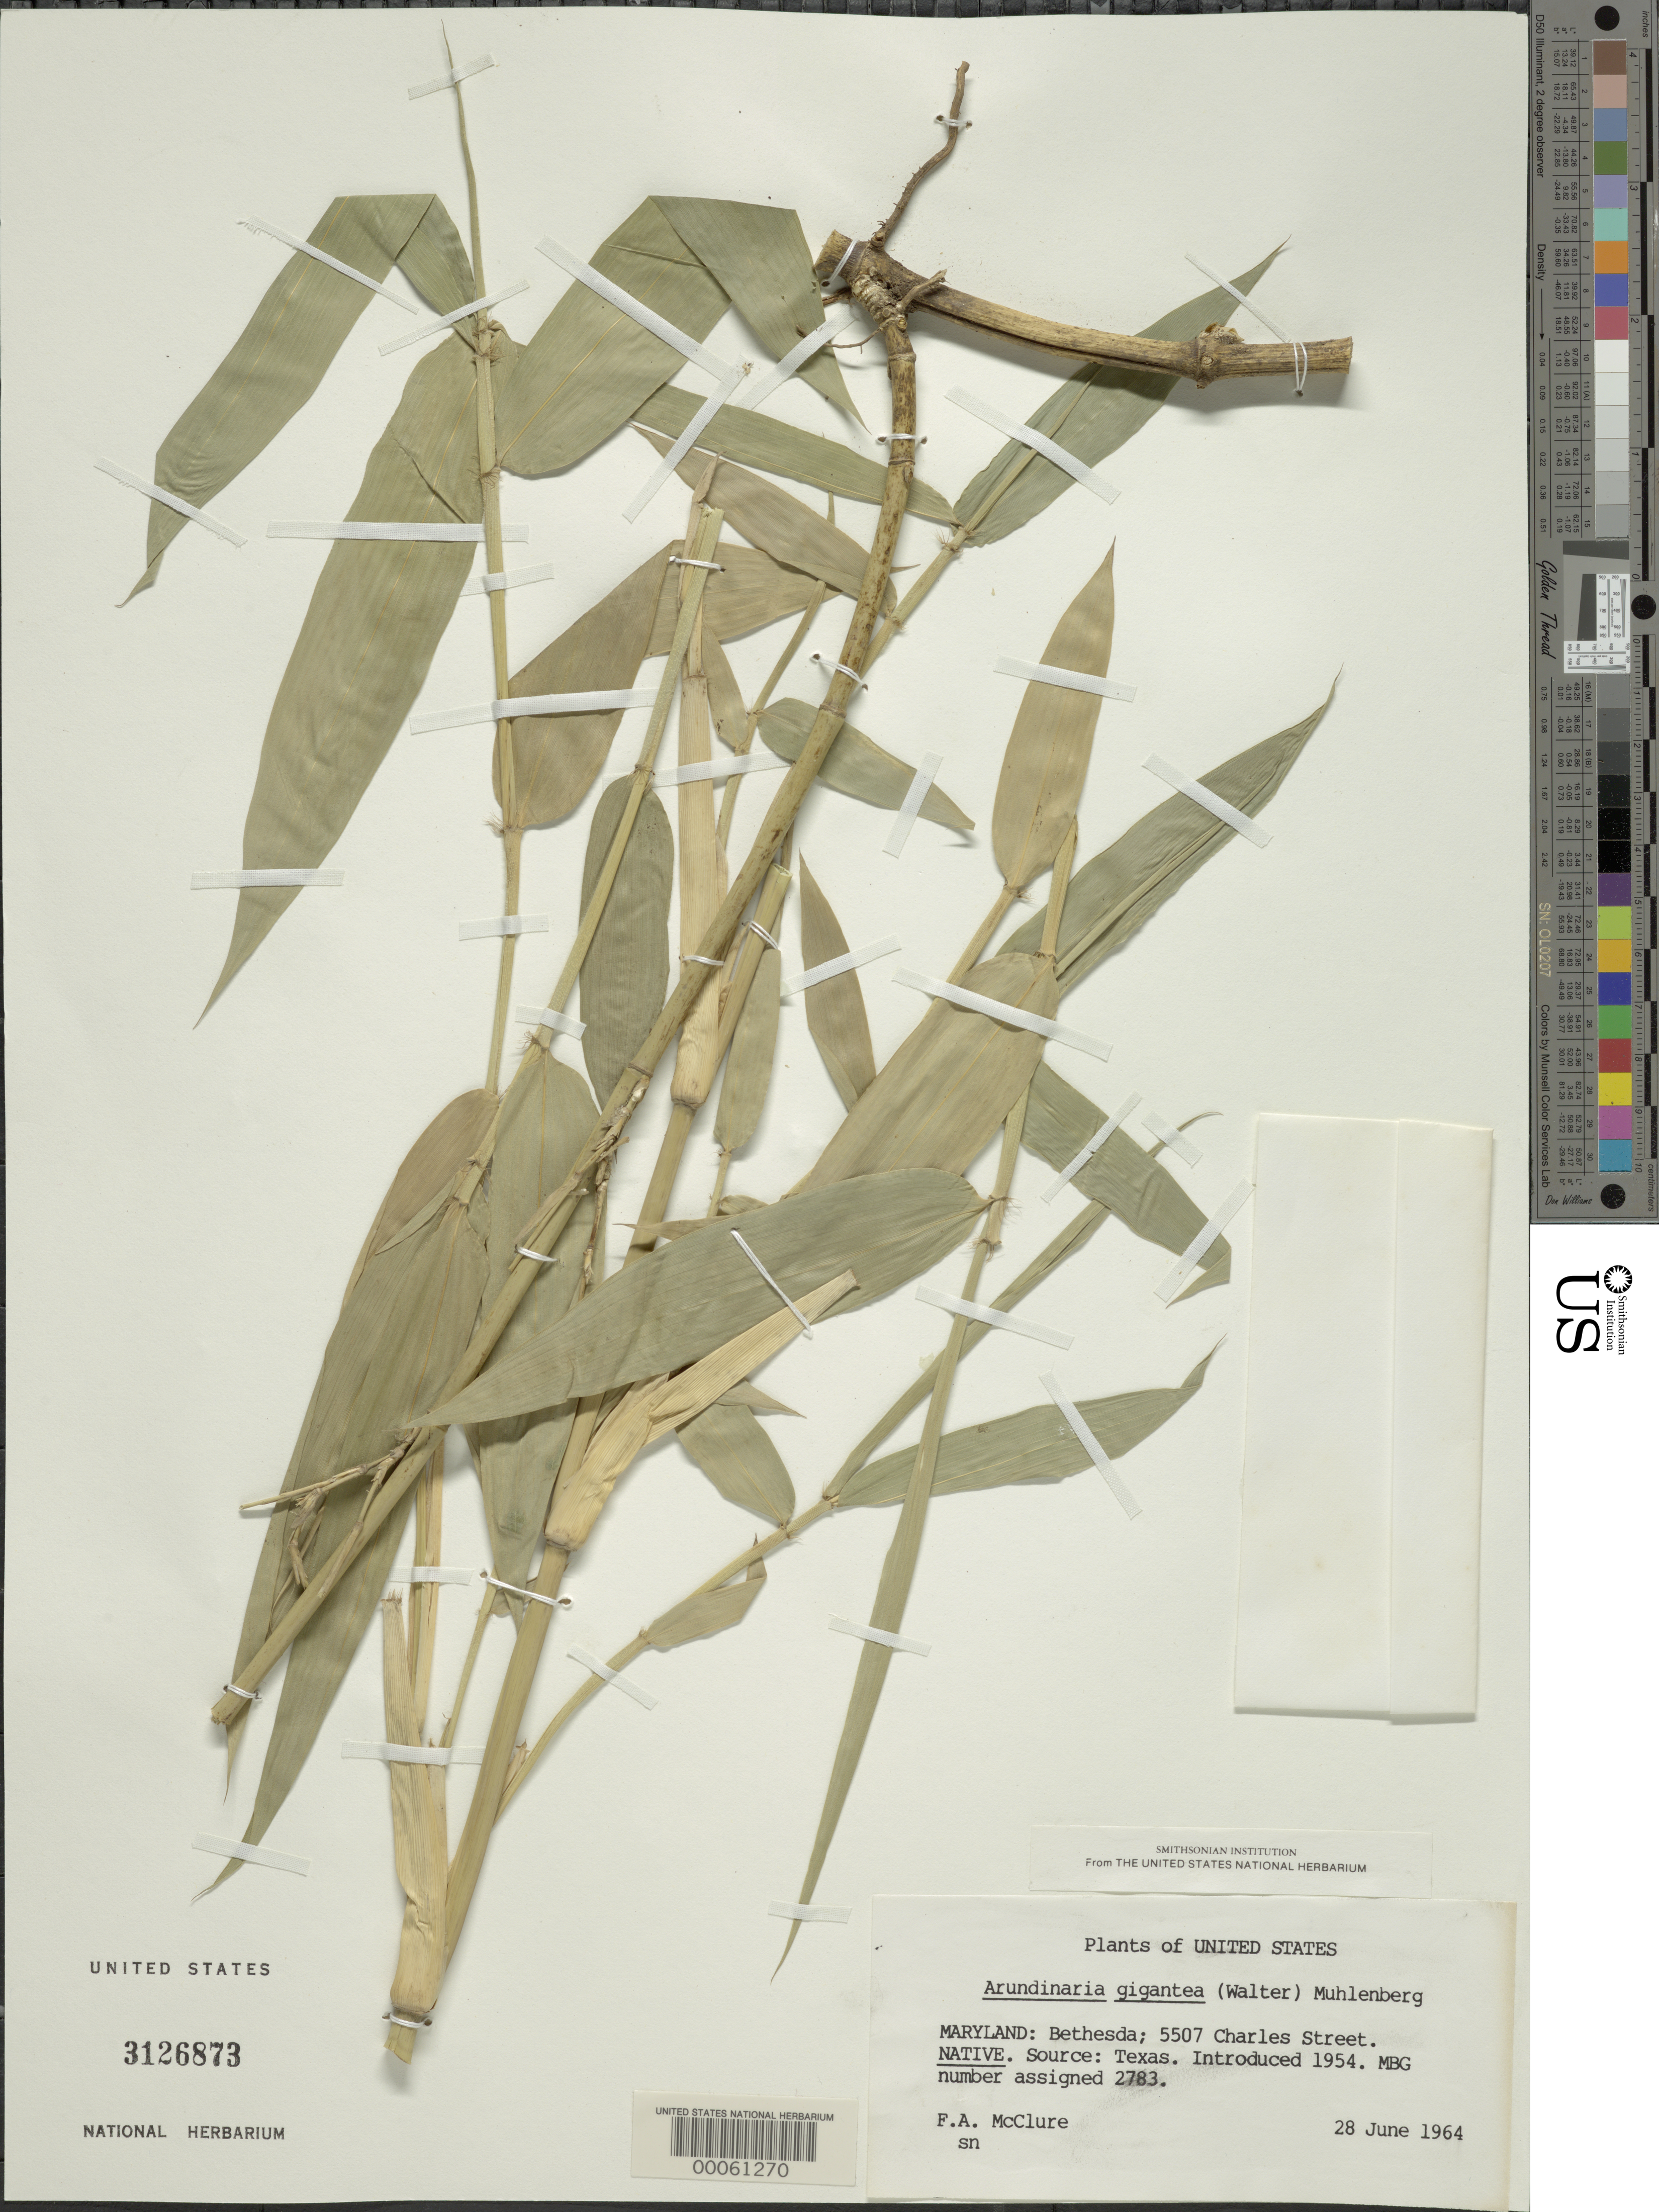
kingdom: Plantae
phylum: Tracheophyta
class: Liliopsida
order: Poales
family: Poaceae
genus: Arundinaria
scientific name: Arundinaria gigantea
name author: (Walter) Muhl.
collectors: F. A. McClure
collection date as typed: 28 Jun 1964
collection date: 1964-06-28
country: United States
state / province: Maryland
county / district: Montgomery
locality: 5507 Charles Street, Bethesda (McClure's garden)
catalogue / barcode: US 3126873